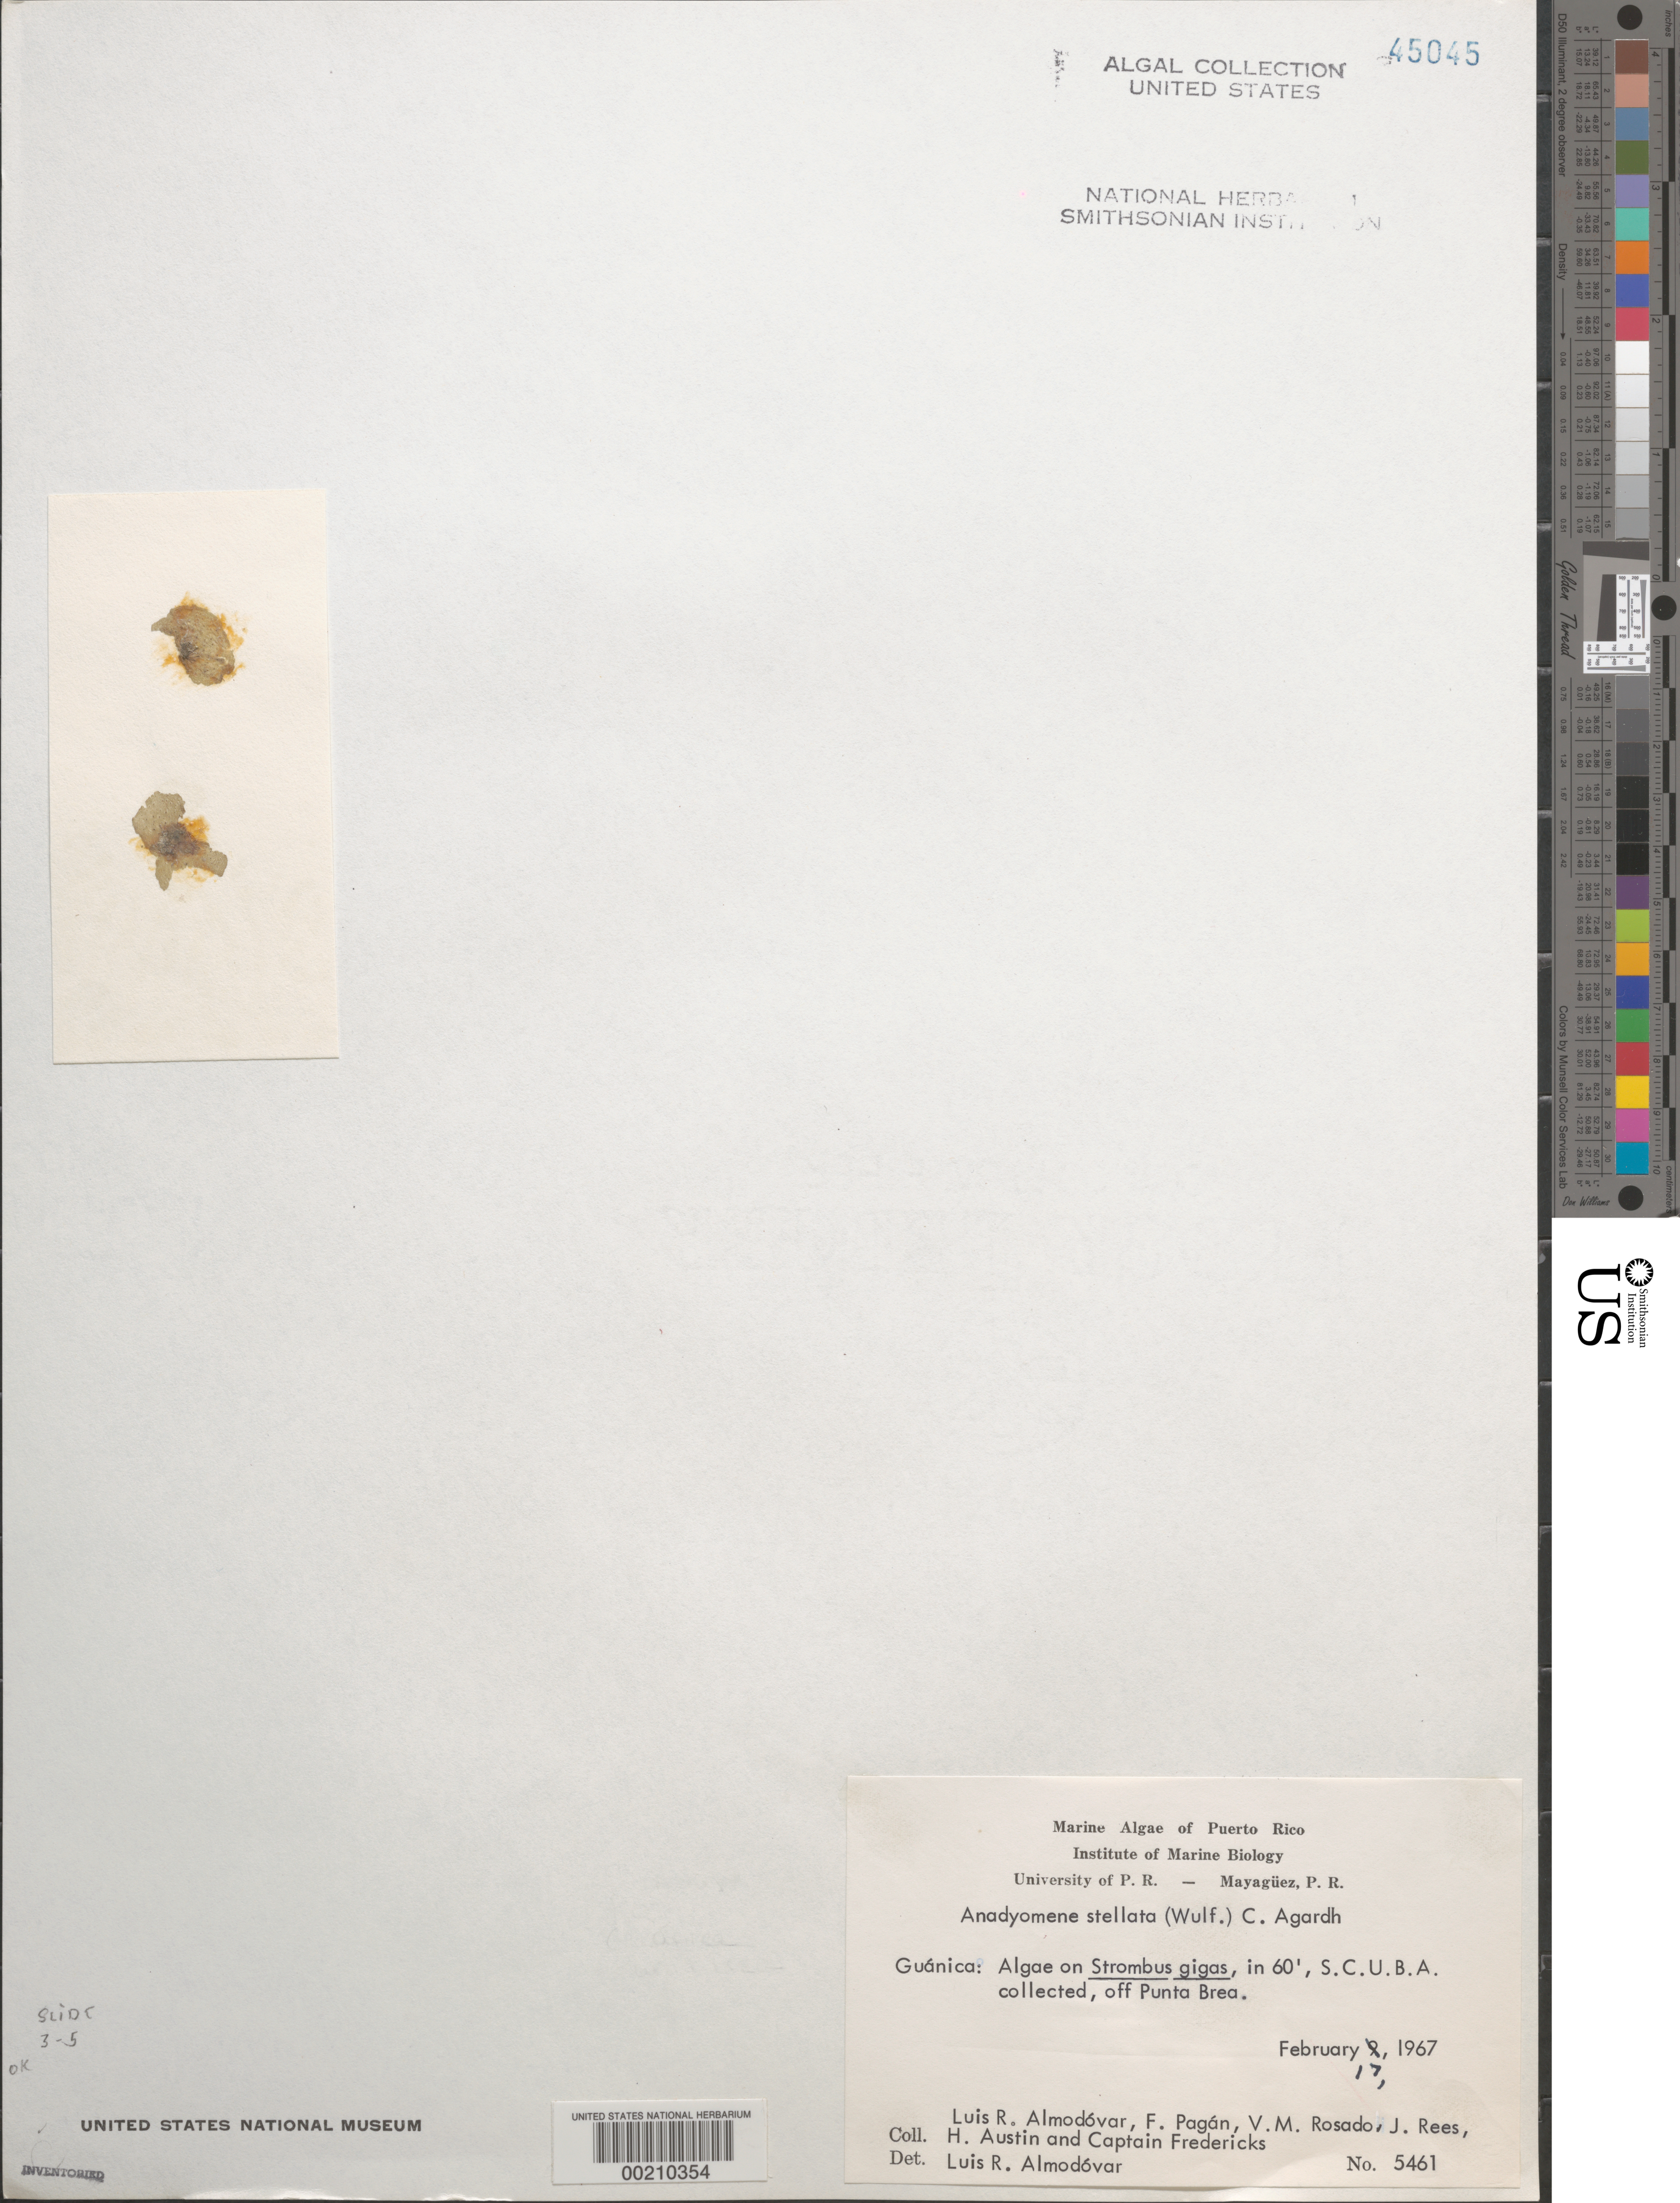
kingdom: Plantae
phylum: Chlorophyta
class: Ulvophyceae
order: Cladophorales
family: Anadyomenaceae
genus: Anadyomene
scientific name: Anadyomene stellata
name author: (Wulfen) C. Agardh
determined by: Almodovar, L. R.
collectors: L. Almodovar, F. Pagan, V. Rosado, J. Rees, H. Austin & C. Fredericks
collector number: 5461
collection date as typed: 17 Feb 1967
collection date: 1967-02-17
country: Puerto Rico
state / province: Guanica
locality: Off Punta Brea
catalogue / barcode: US 45045